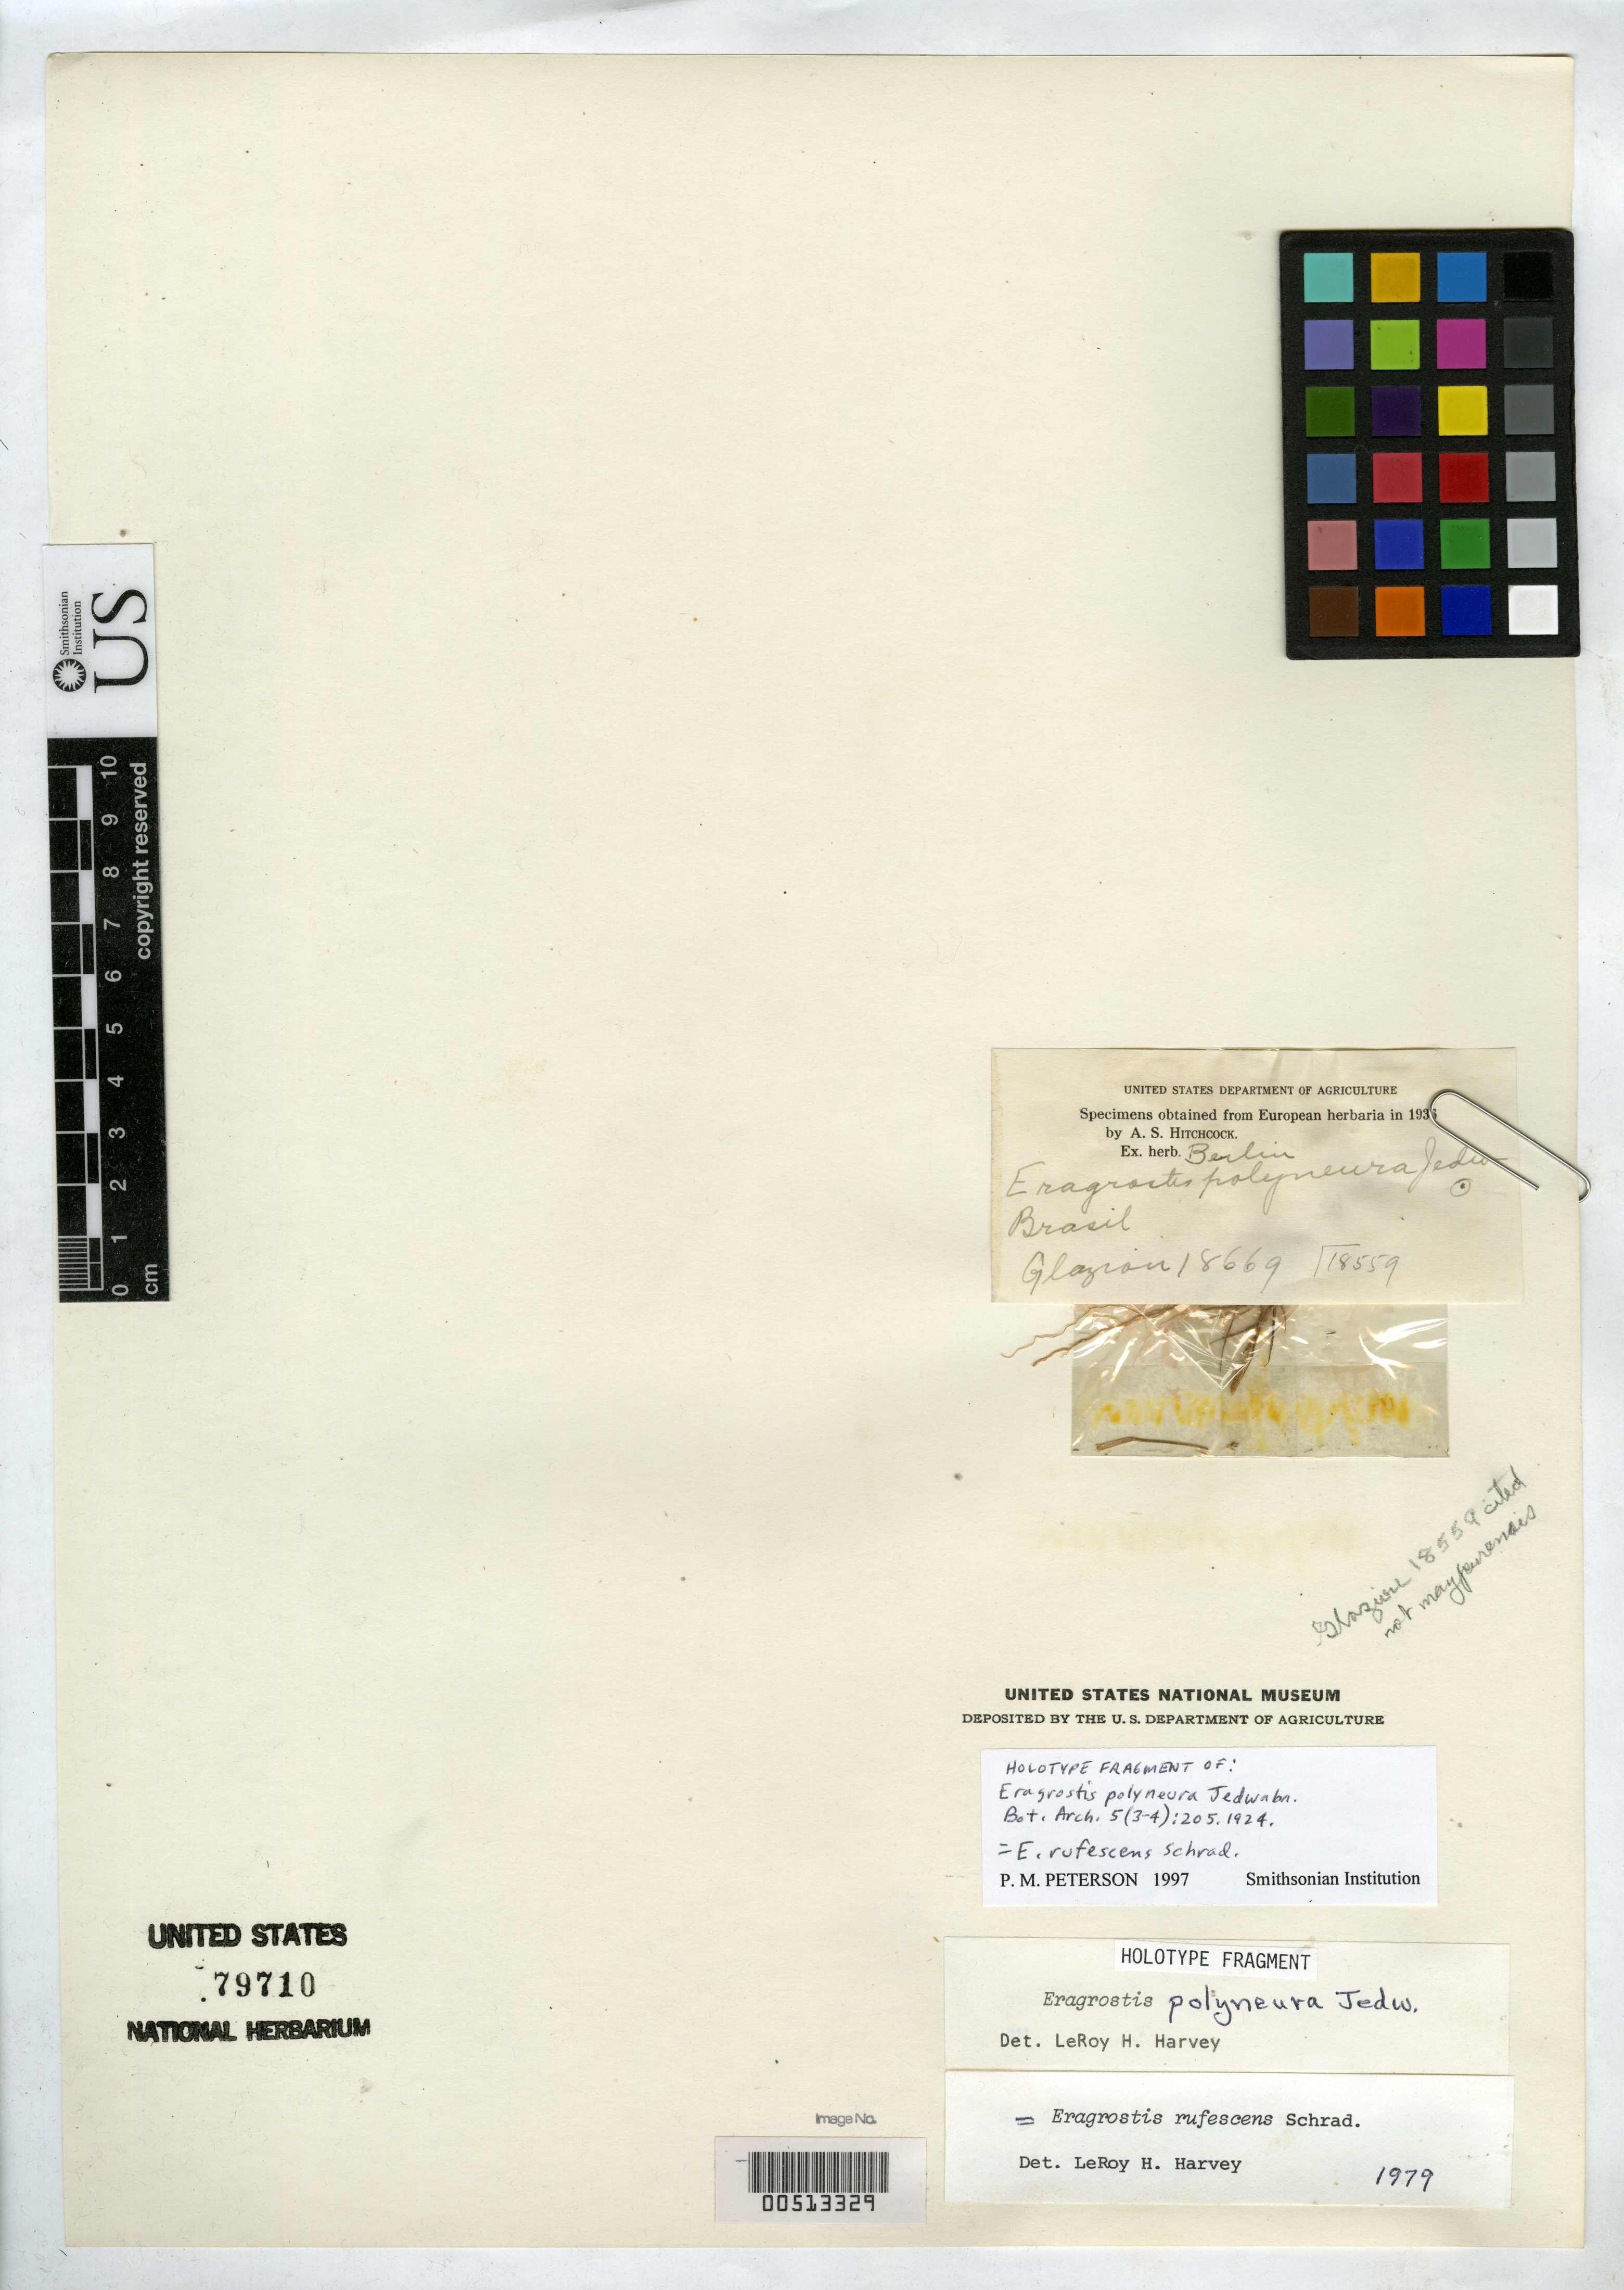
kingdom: Plantae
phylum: Tracheophyta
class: Liliopsida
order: Poales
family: Poaceae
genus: Eragrostis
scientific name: Eragrostis polyneura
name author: Jedwabn.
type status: Type Fragment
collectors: A. F. M. Glaziou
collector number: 18559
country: Brazil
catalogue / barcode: US 79710